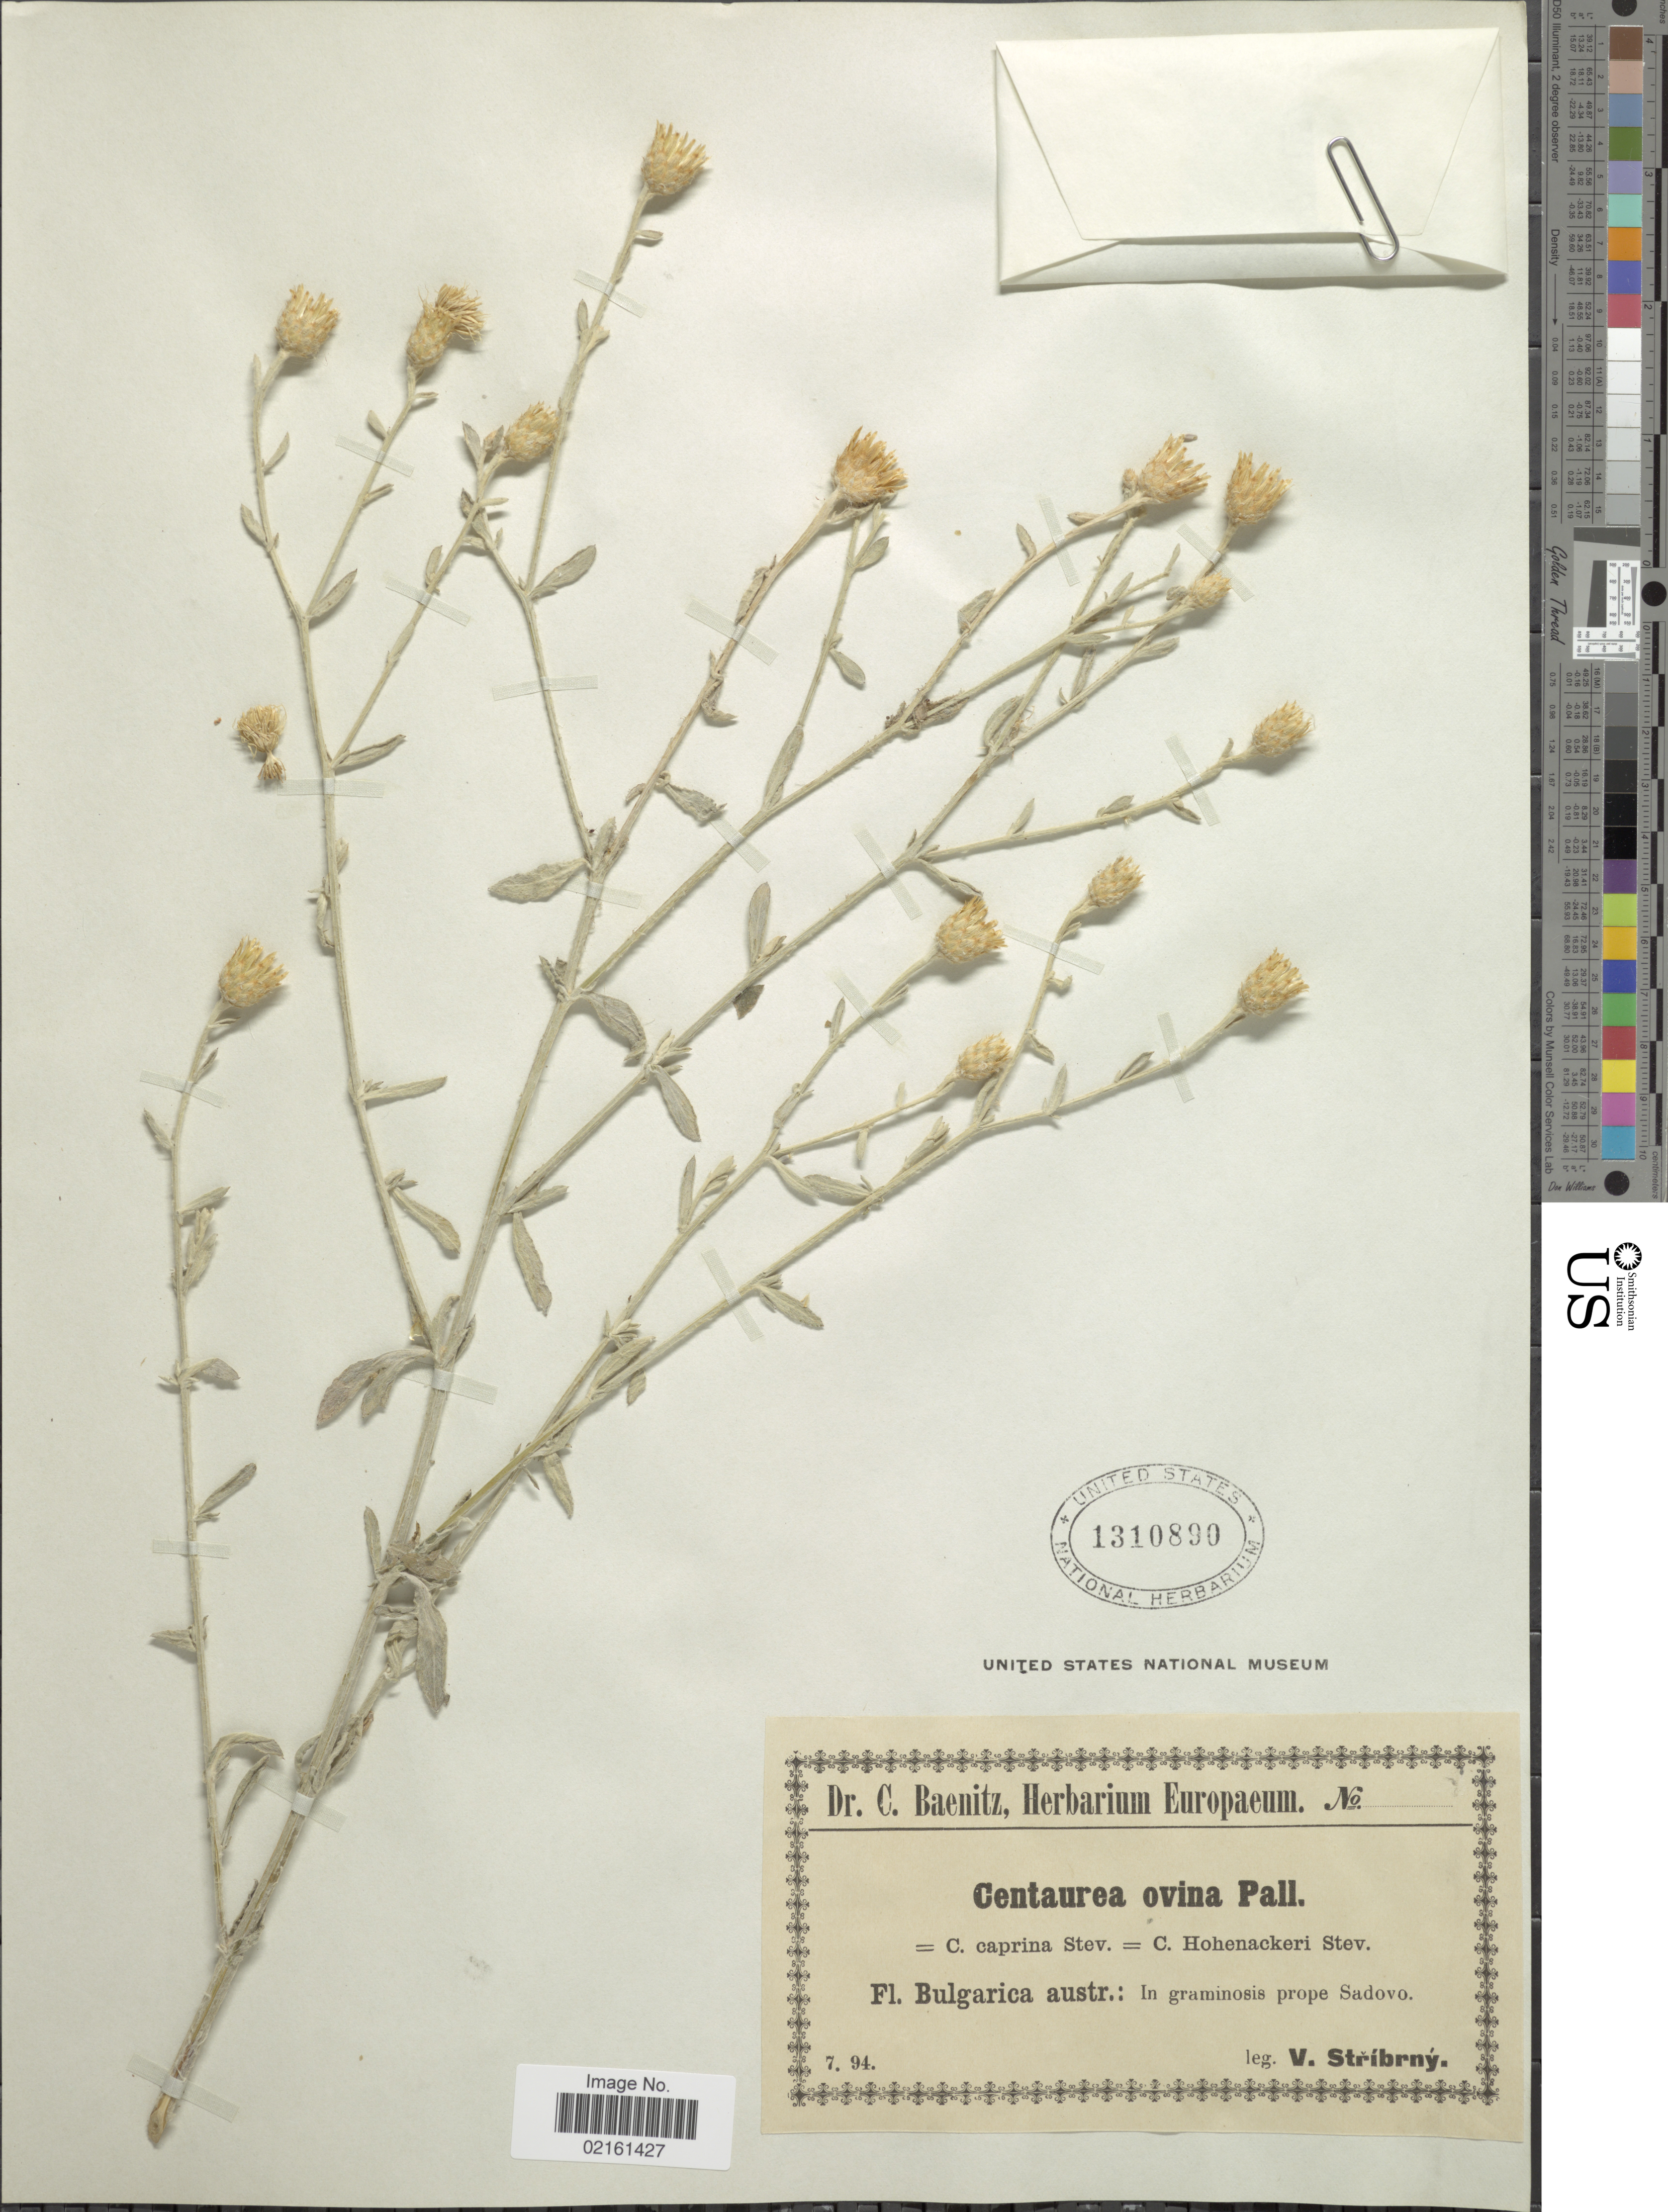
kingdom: Plantae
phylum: Tracheophyta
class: Magnoliopsida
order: Asterales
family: Asteraceae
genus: Centaurea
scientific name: Centaurea ovina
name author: Pall. ex Willd.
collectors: V. Stribrny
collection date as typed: Transcribed d/m/y: /7/94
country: Bulgaria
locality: Bulgarica Austr., prope Sadovo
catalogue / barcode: US 1310890